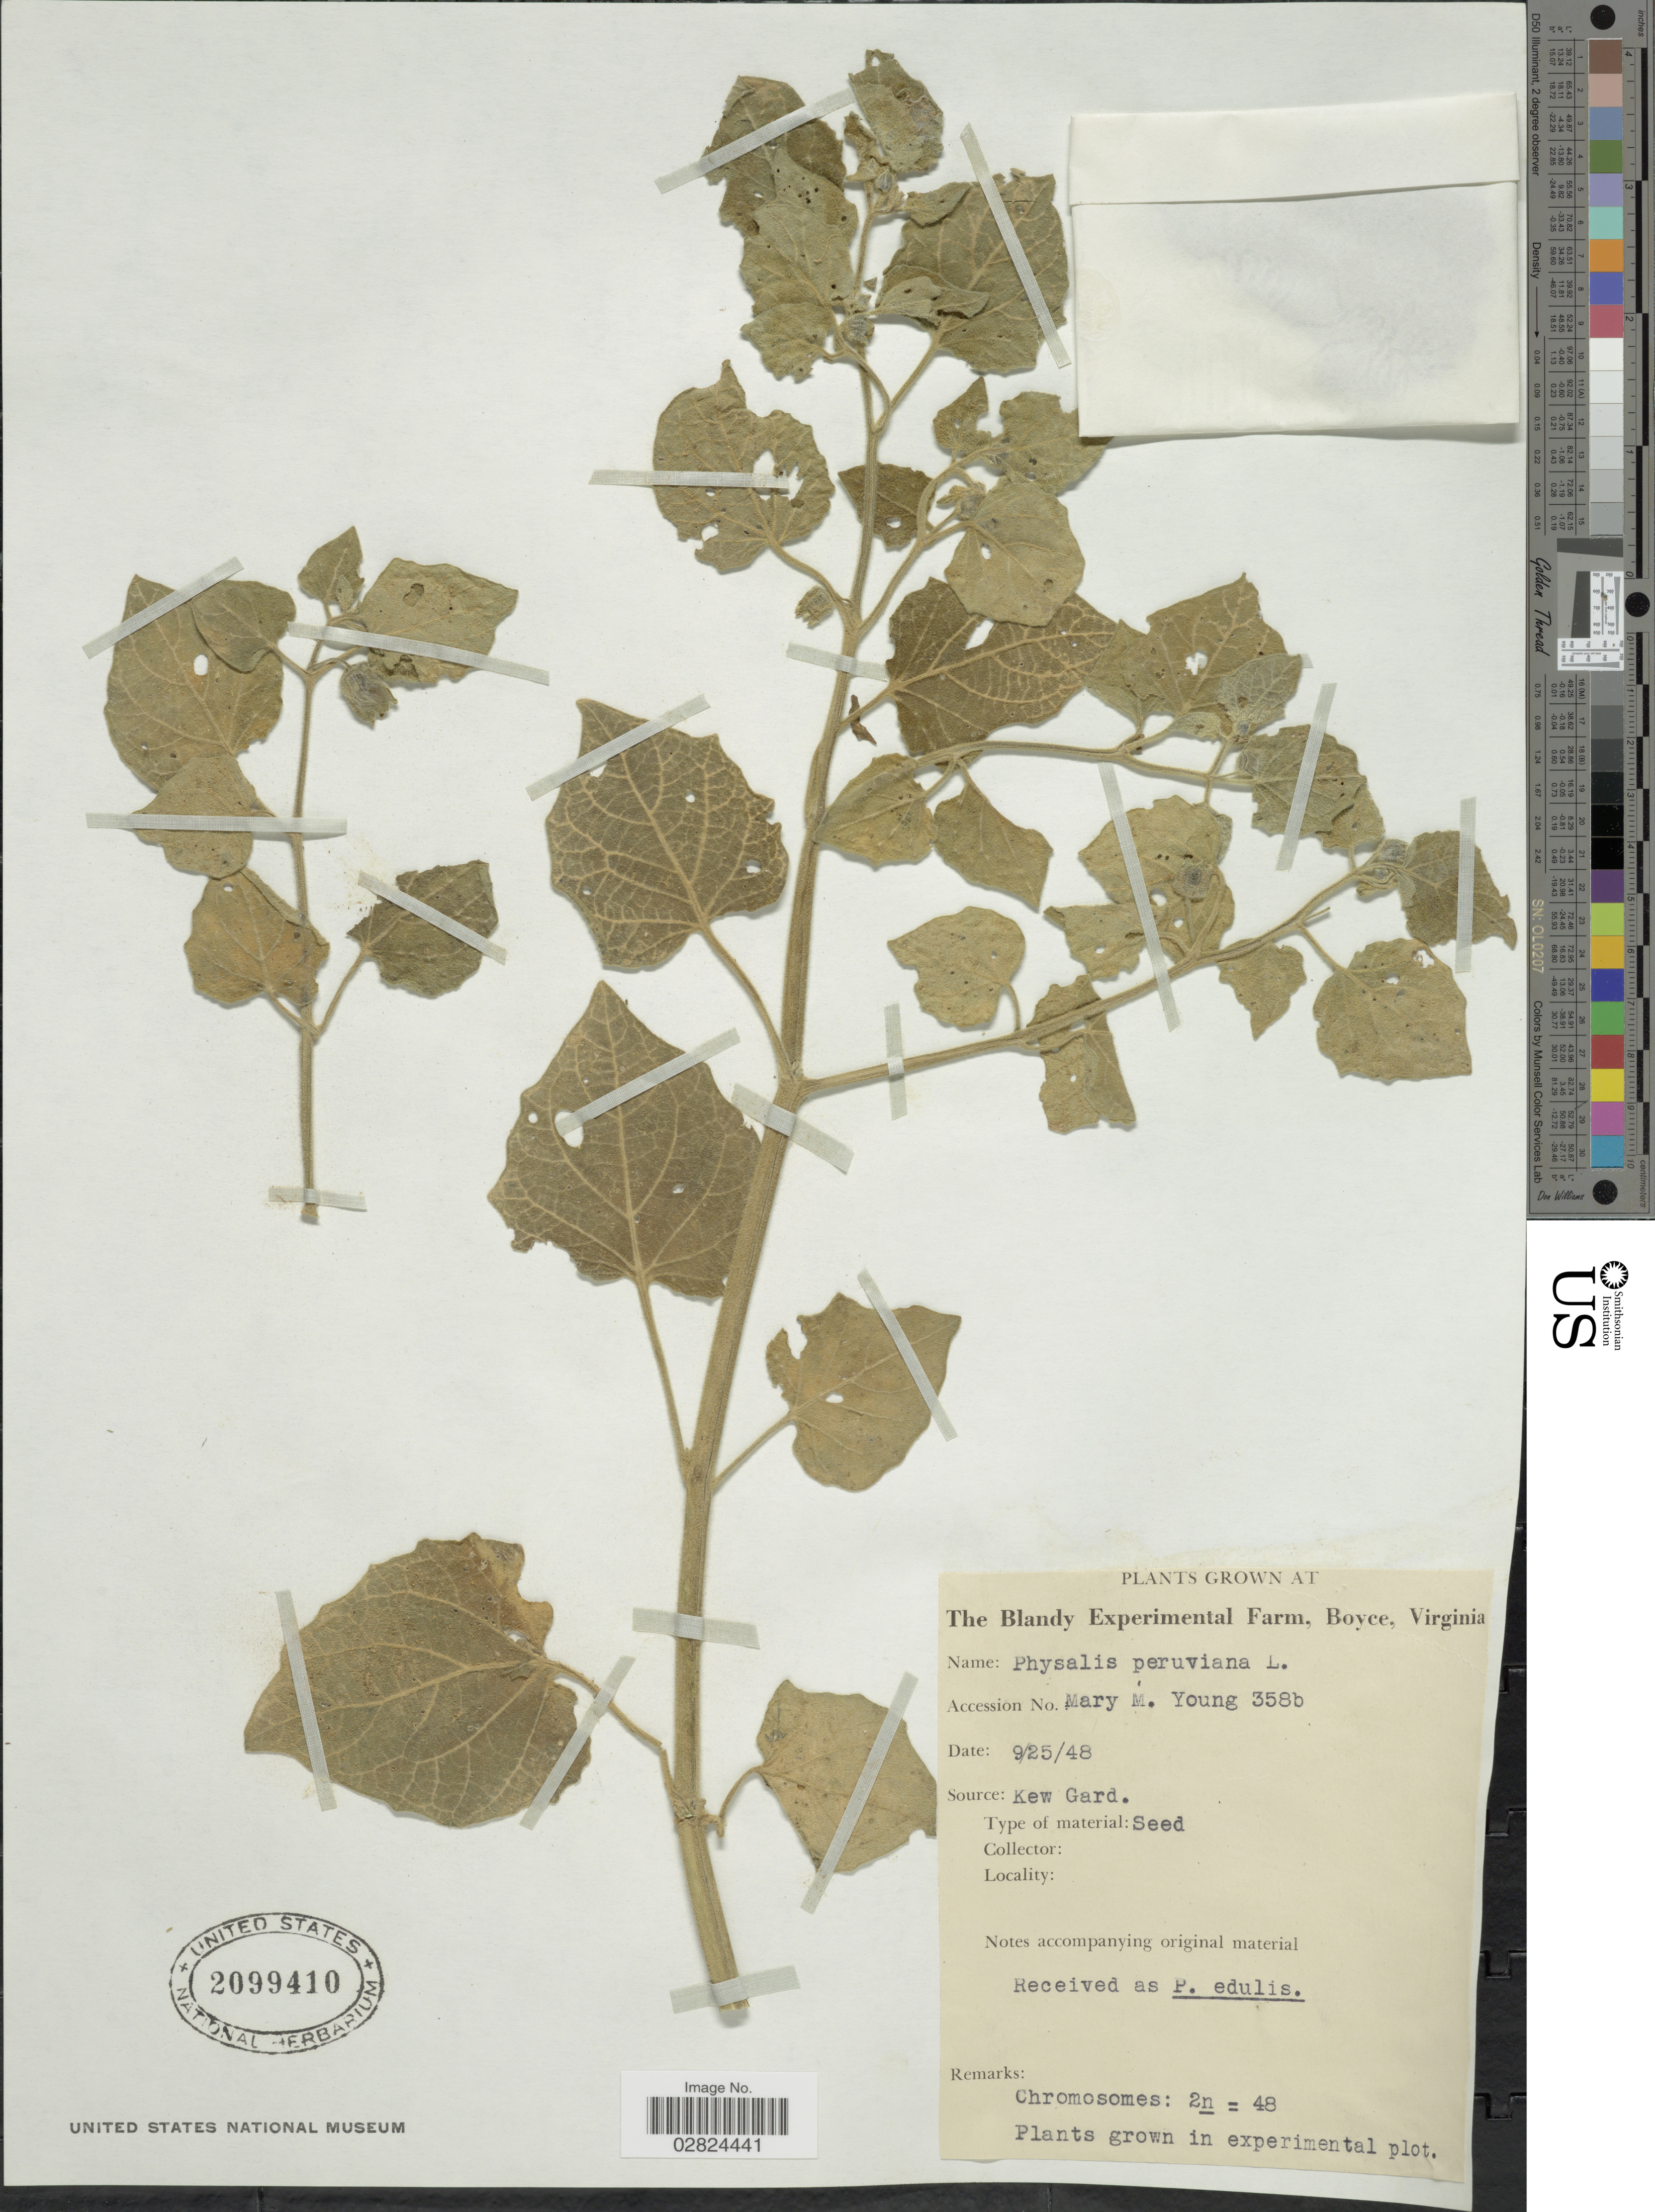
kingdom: Plantae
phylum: Tracheophyta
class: Magnoliopsida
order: Solanales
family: Solanaceae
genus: Physalis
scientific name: Physalis peruviana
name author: L.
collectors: M. Young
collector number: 358b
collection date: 1948-09-25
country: United States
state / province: Virginia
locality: The Blandy Experimental Farm, Boyce.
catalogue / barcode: US 2099410